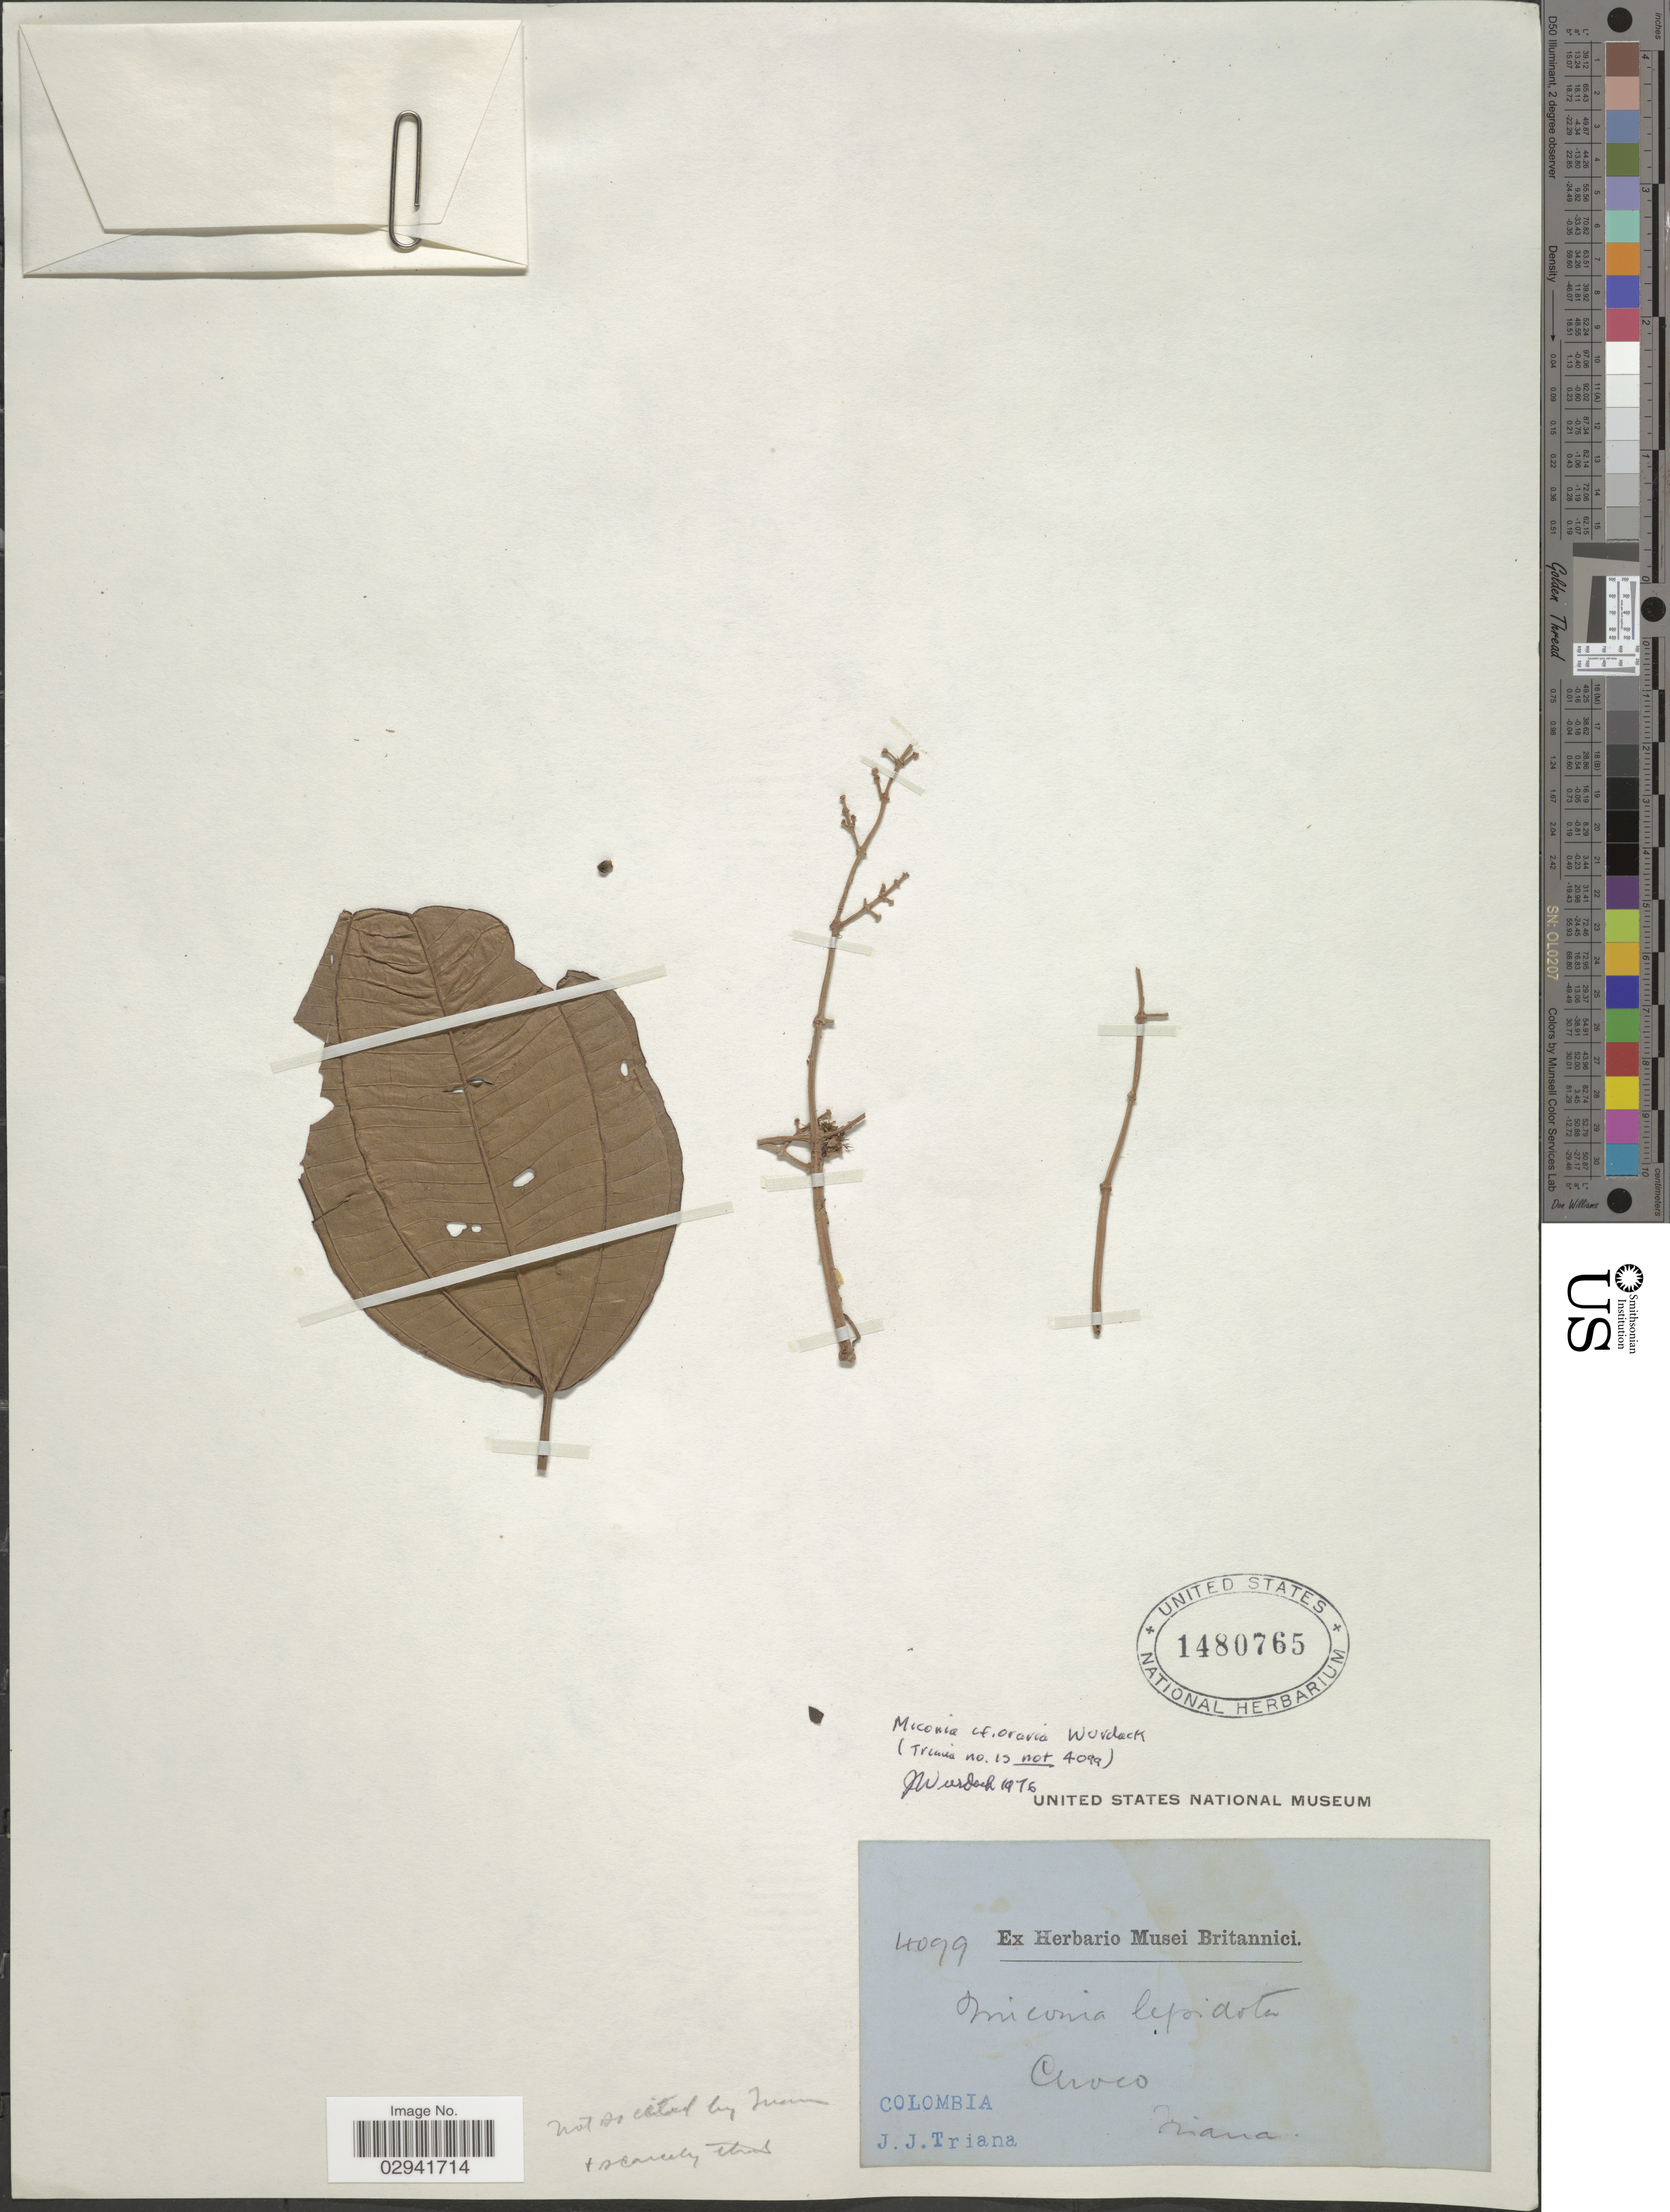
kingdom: Plantae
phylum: Tracheophyta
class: Magnoliopsida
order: Myrtales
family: Melastomataceae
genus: Miconia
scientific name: Miconia oraria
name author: Wurdack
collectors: J. J. Triana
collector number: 4099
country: Colombia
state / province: Chocó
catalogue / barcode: US 1480765